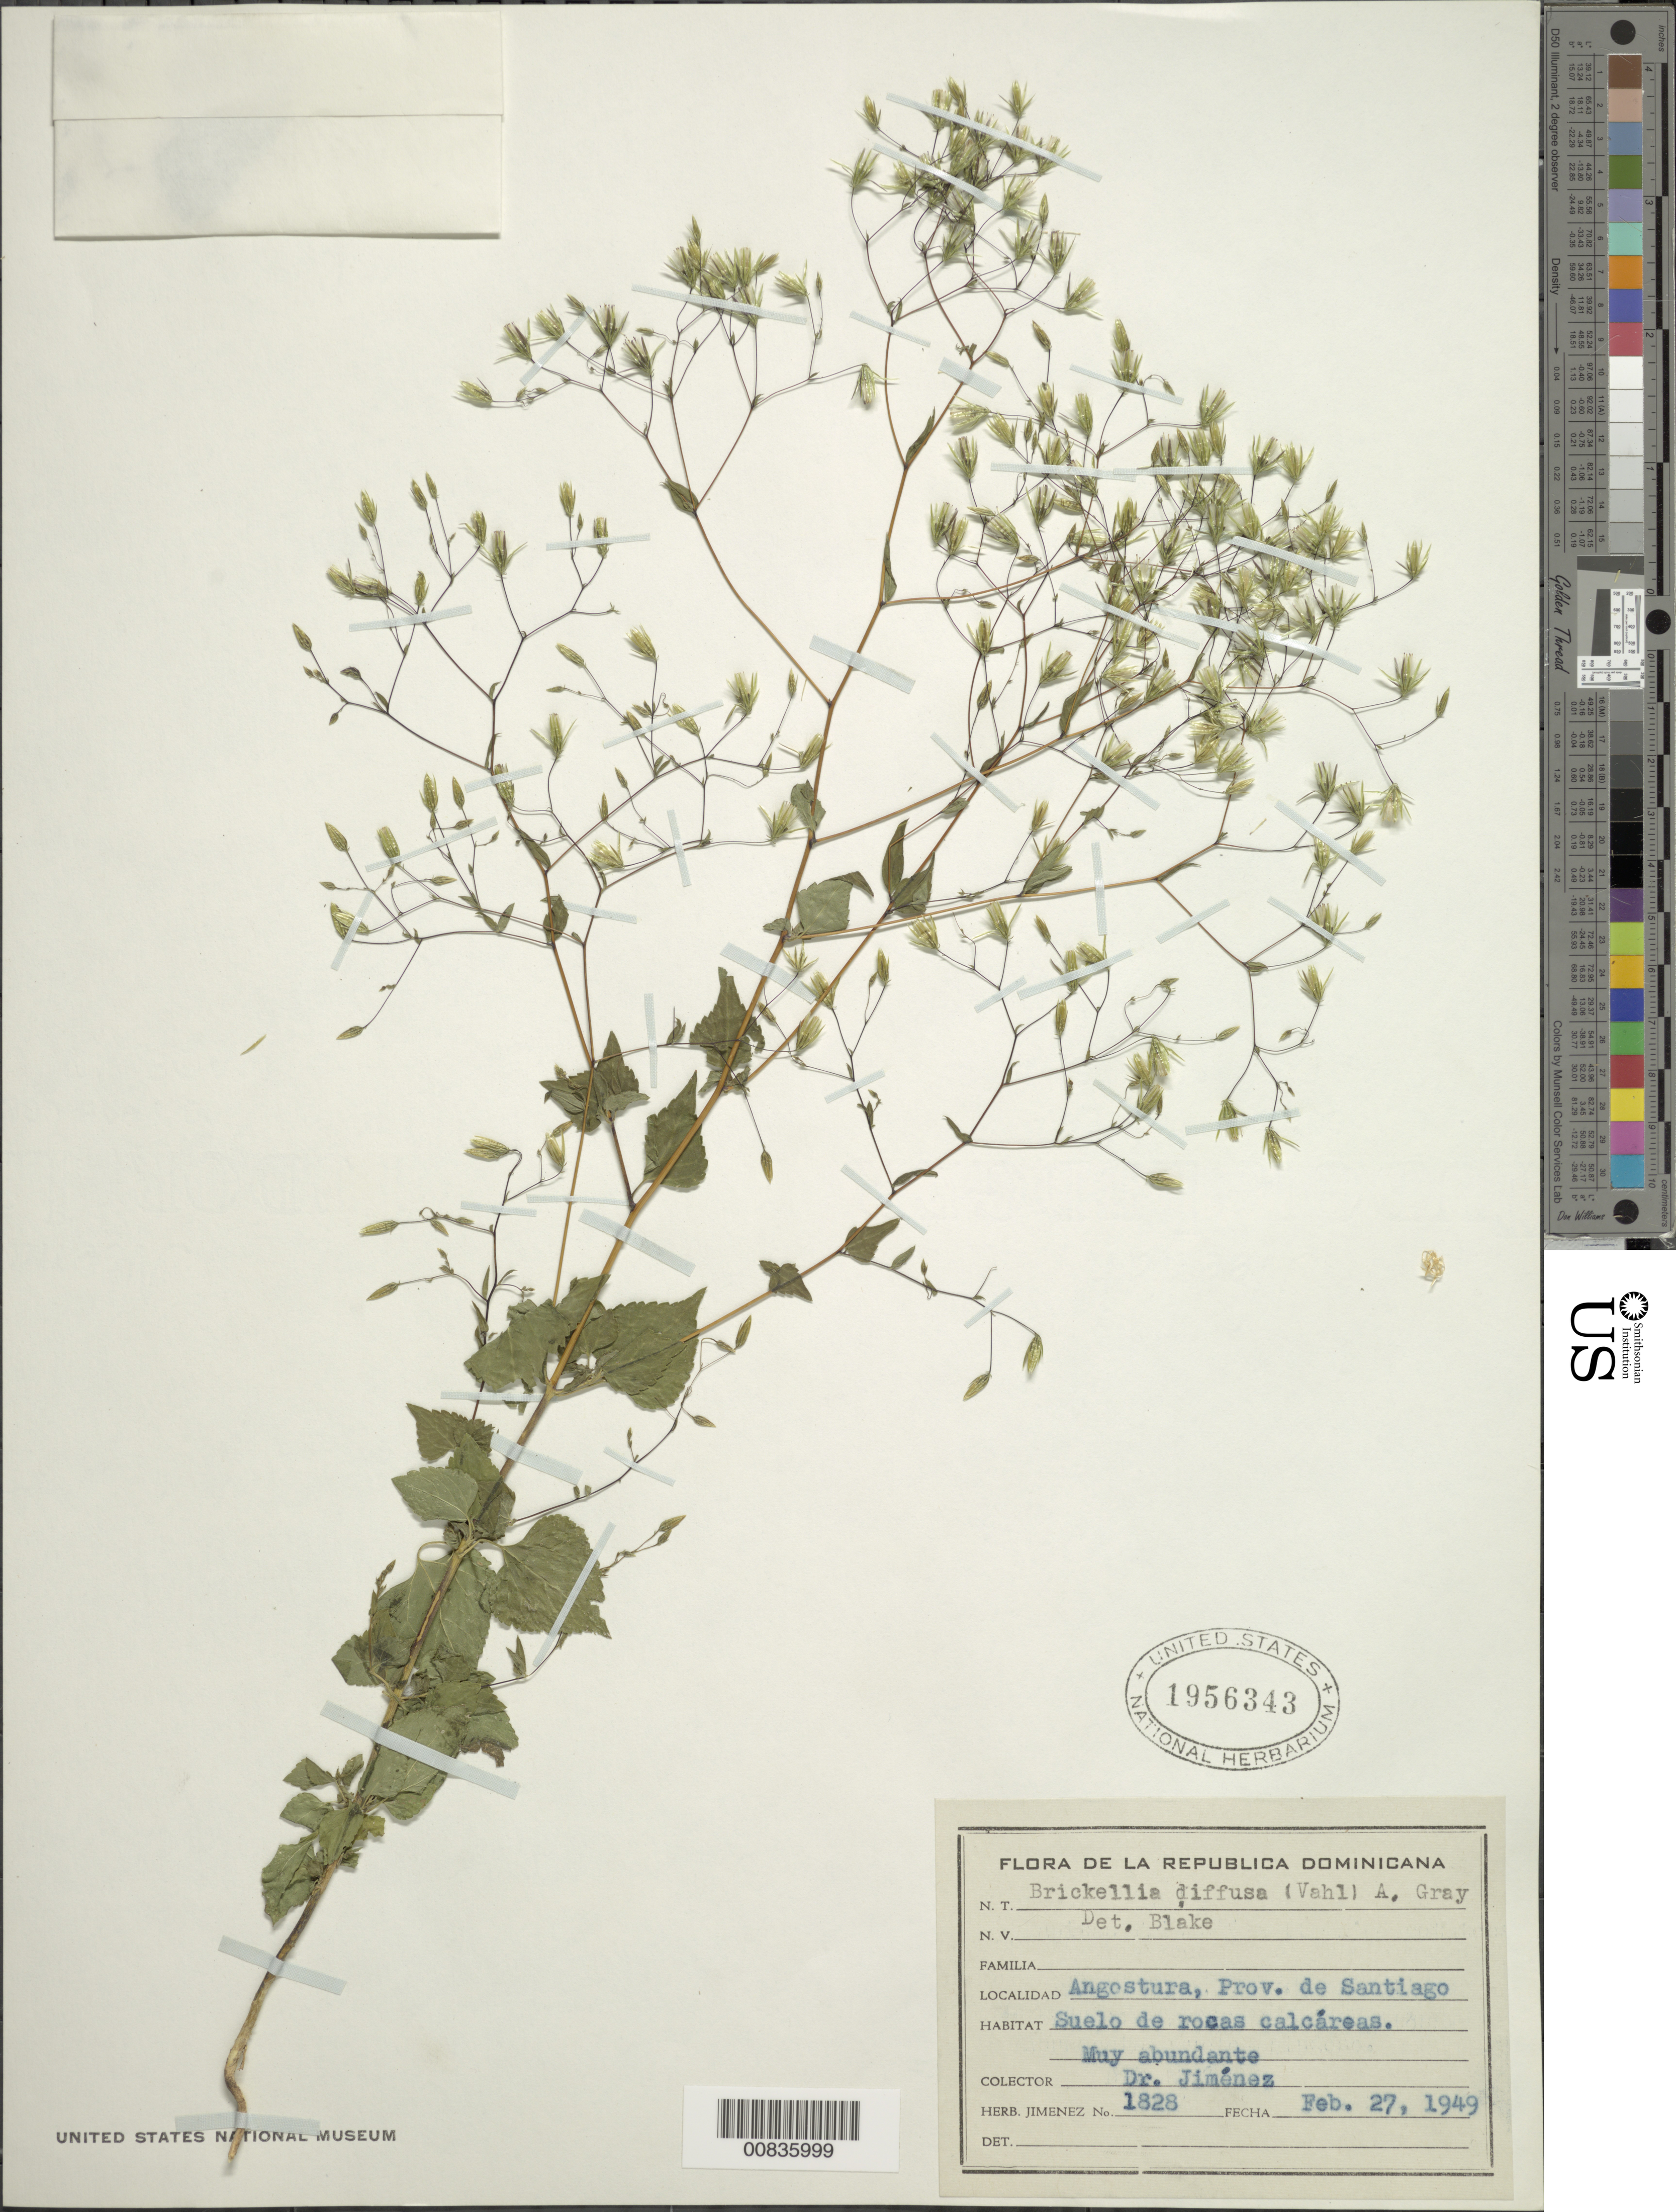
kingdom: Plantae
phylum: Tracheophyta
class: Magnoliopsida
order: Asterales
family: Asteraceae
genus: Brickellia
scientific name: Brickellia diffusa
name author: (Vahl) A. Gray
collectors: J. J. Jiménez Almonte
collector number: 1828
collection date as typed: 27 Feb 1949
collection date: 1949-02-27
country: Dominican Republic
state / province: Santiago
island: Hispaniola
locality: Angostura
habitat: Suelo de rocas calcáreas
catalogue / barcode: US 1956343